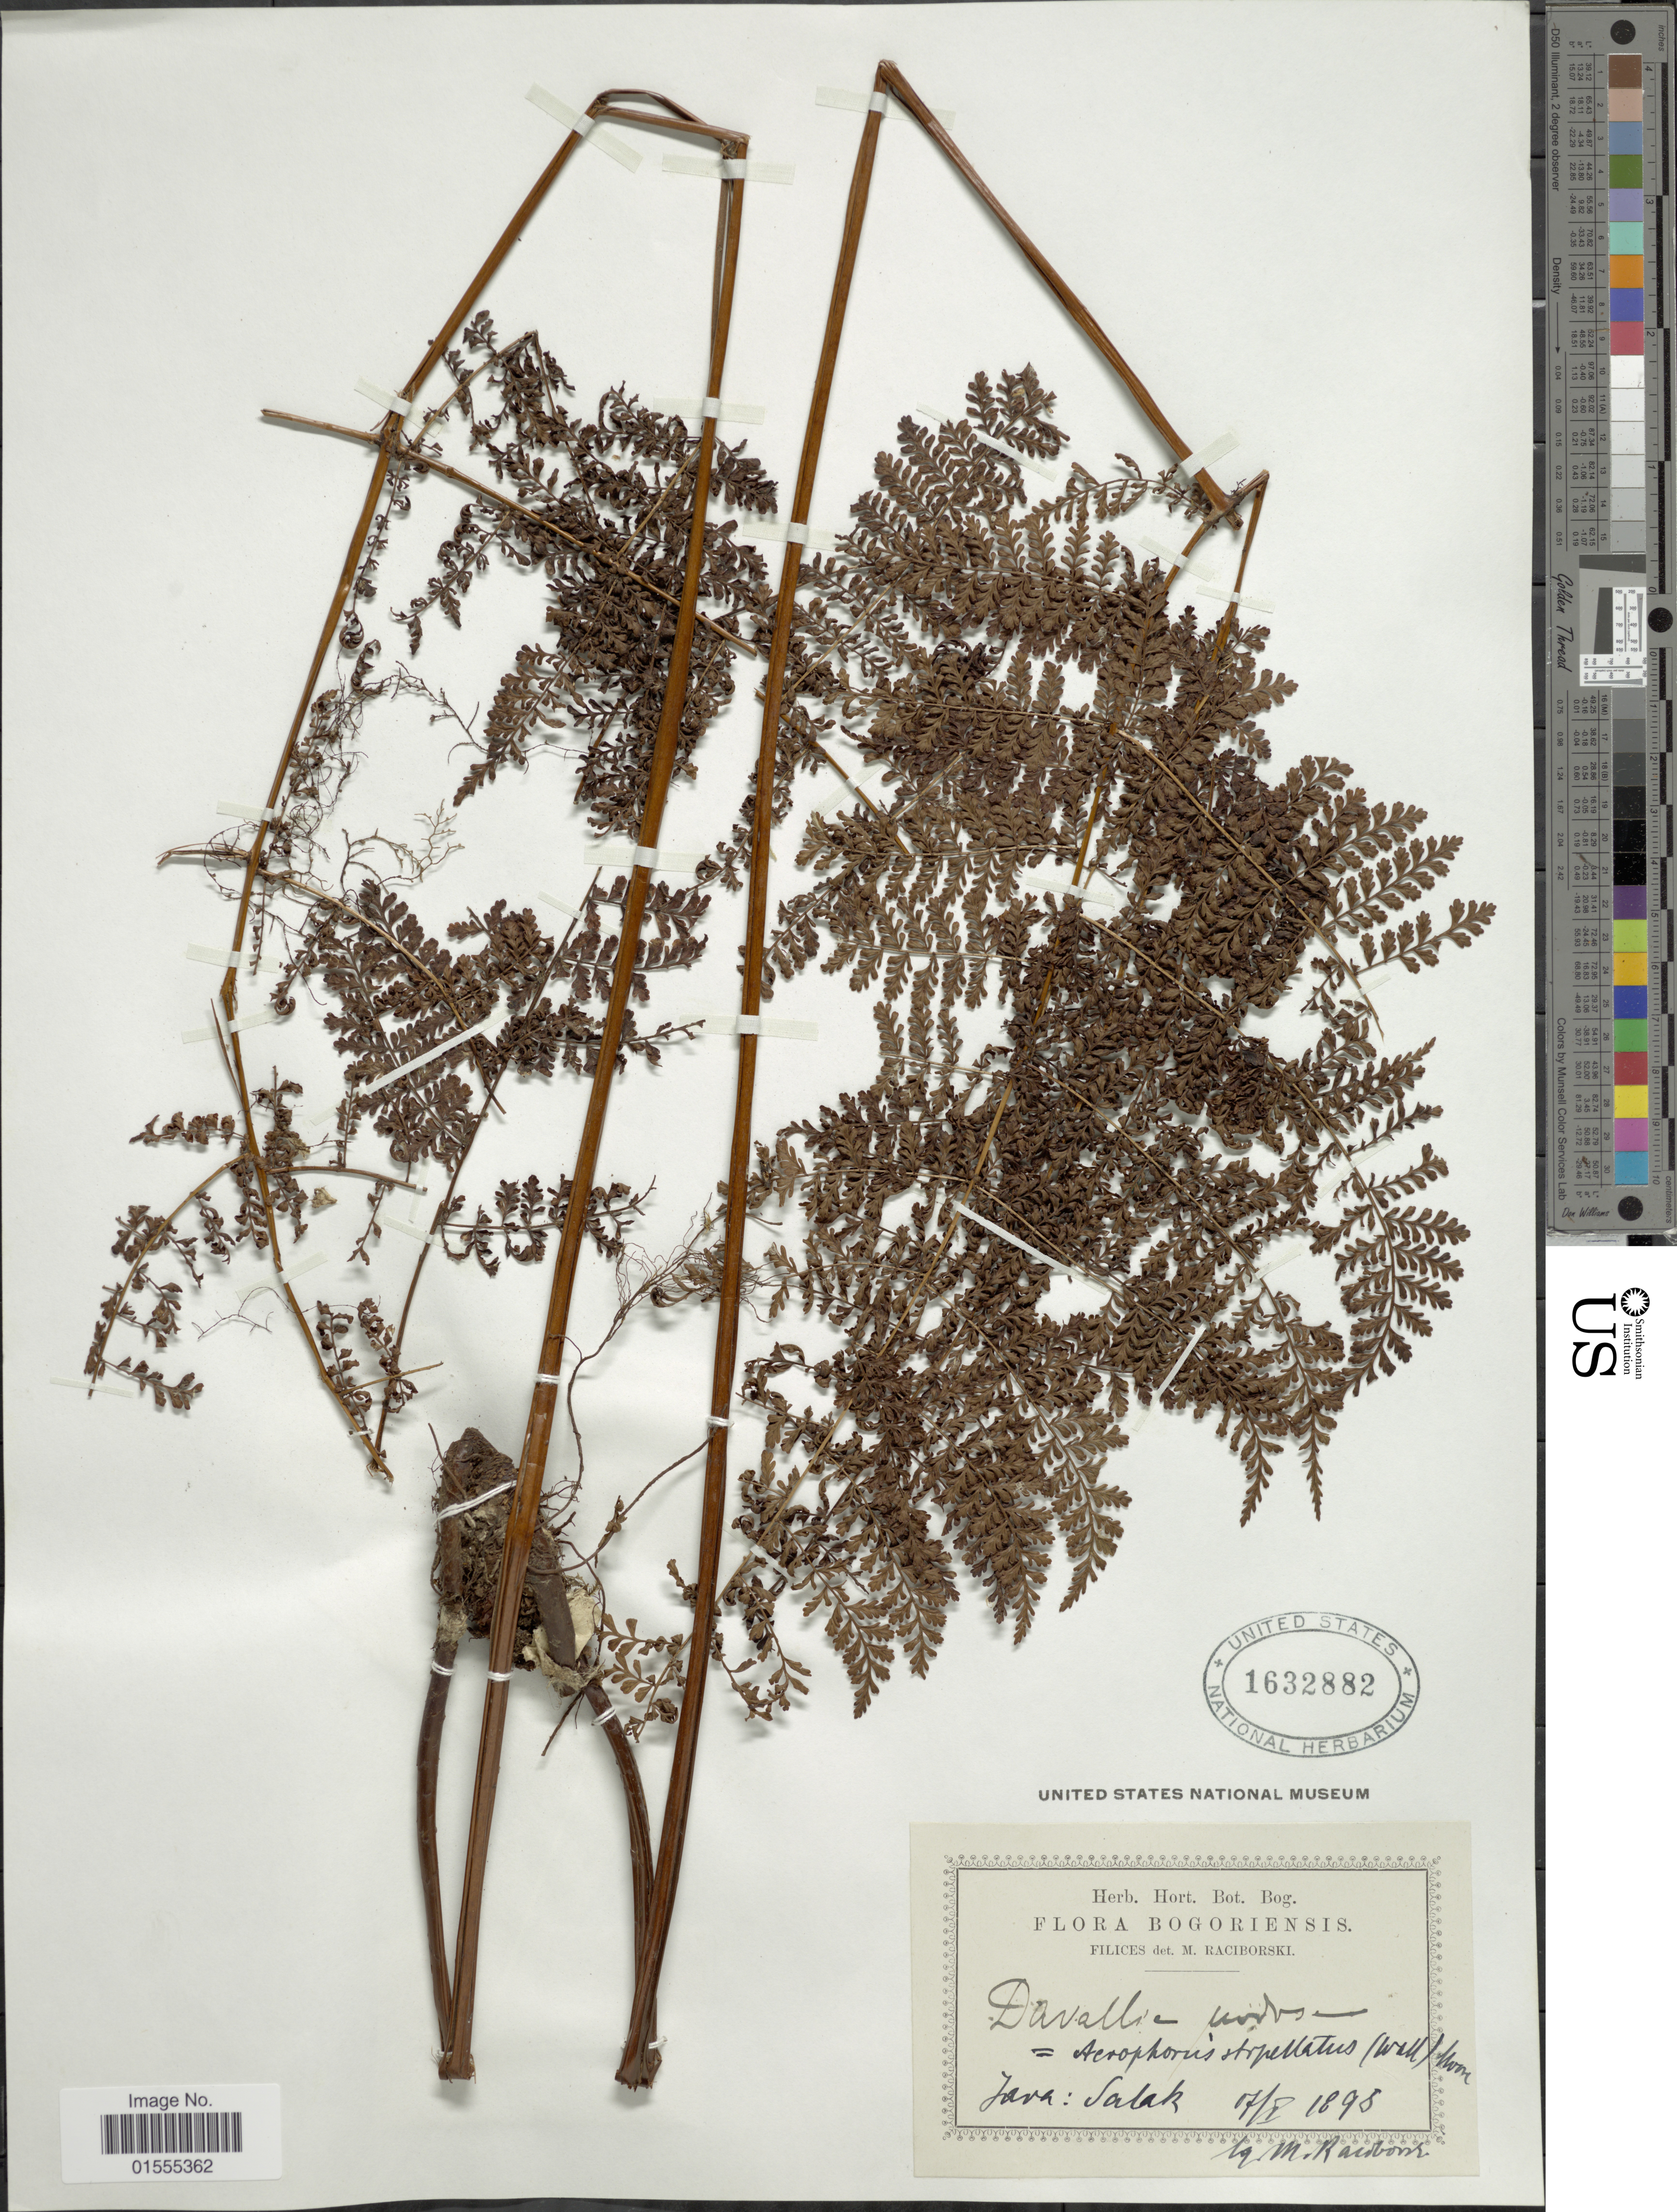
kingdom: Plantae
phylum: Tracheophyta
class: Polypodiopsida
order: Polypodiales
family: Dryopteridaceae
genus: Dryopteris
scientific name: Dryopteris nodosa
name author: (C. Presl) Li Bing Zhang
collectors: M. Raciborski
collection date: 1895-08-17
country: Indonesia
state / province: Java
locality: Salak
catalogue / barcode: US 1632882